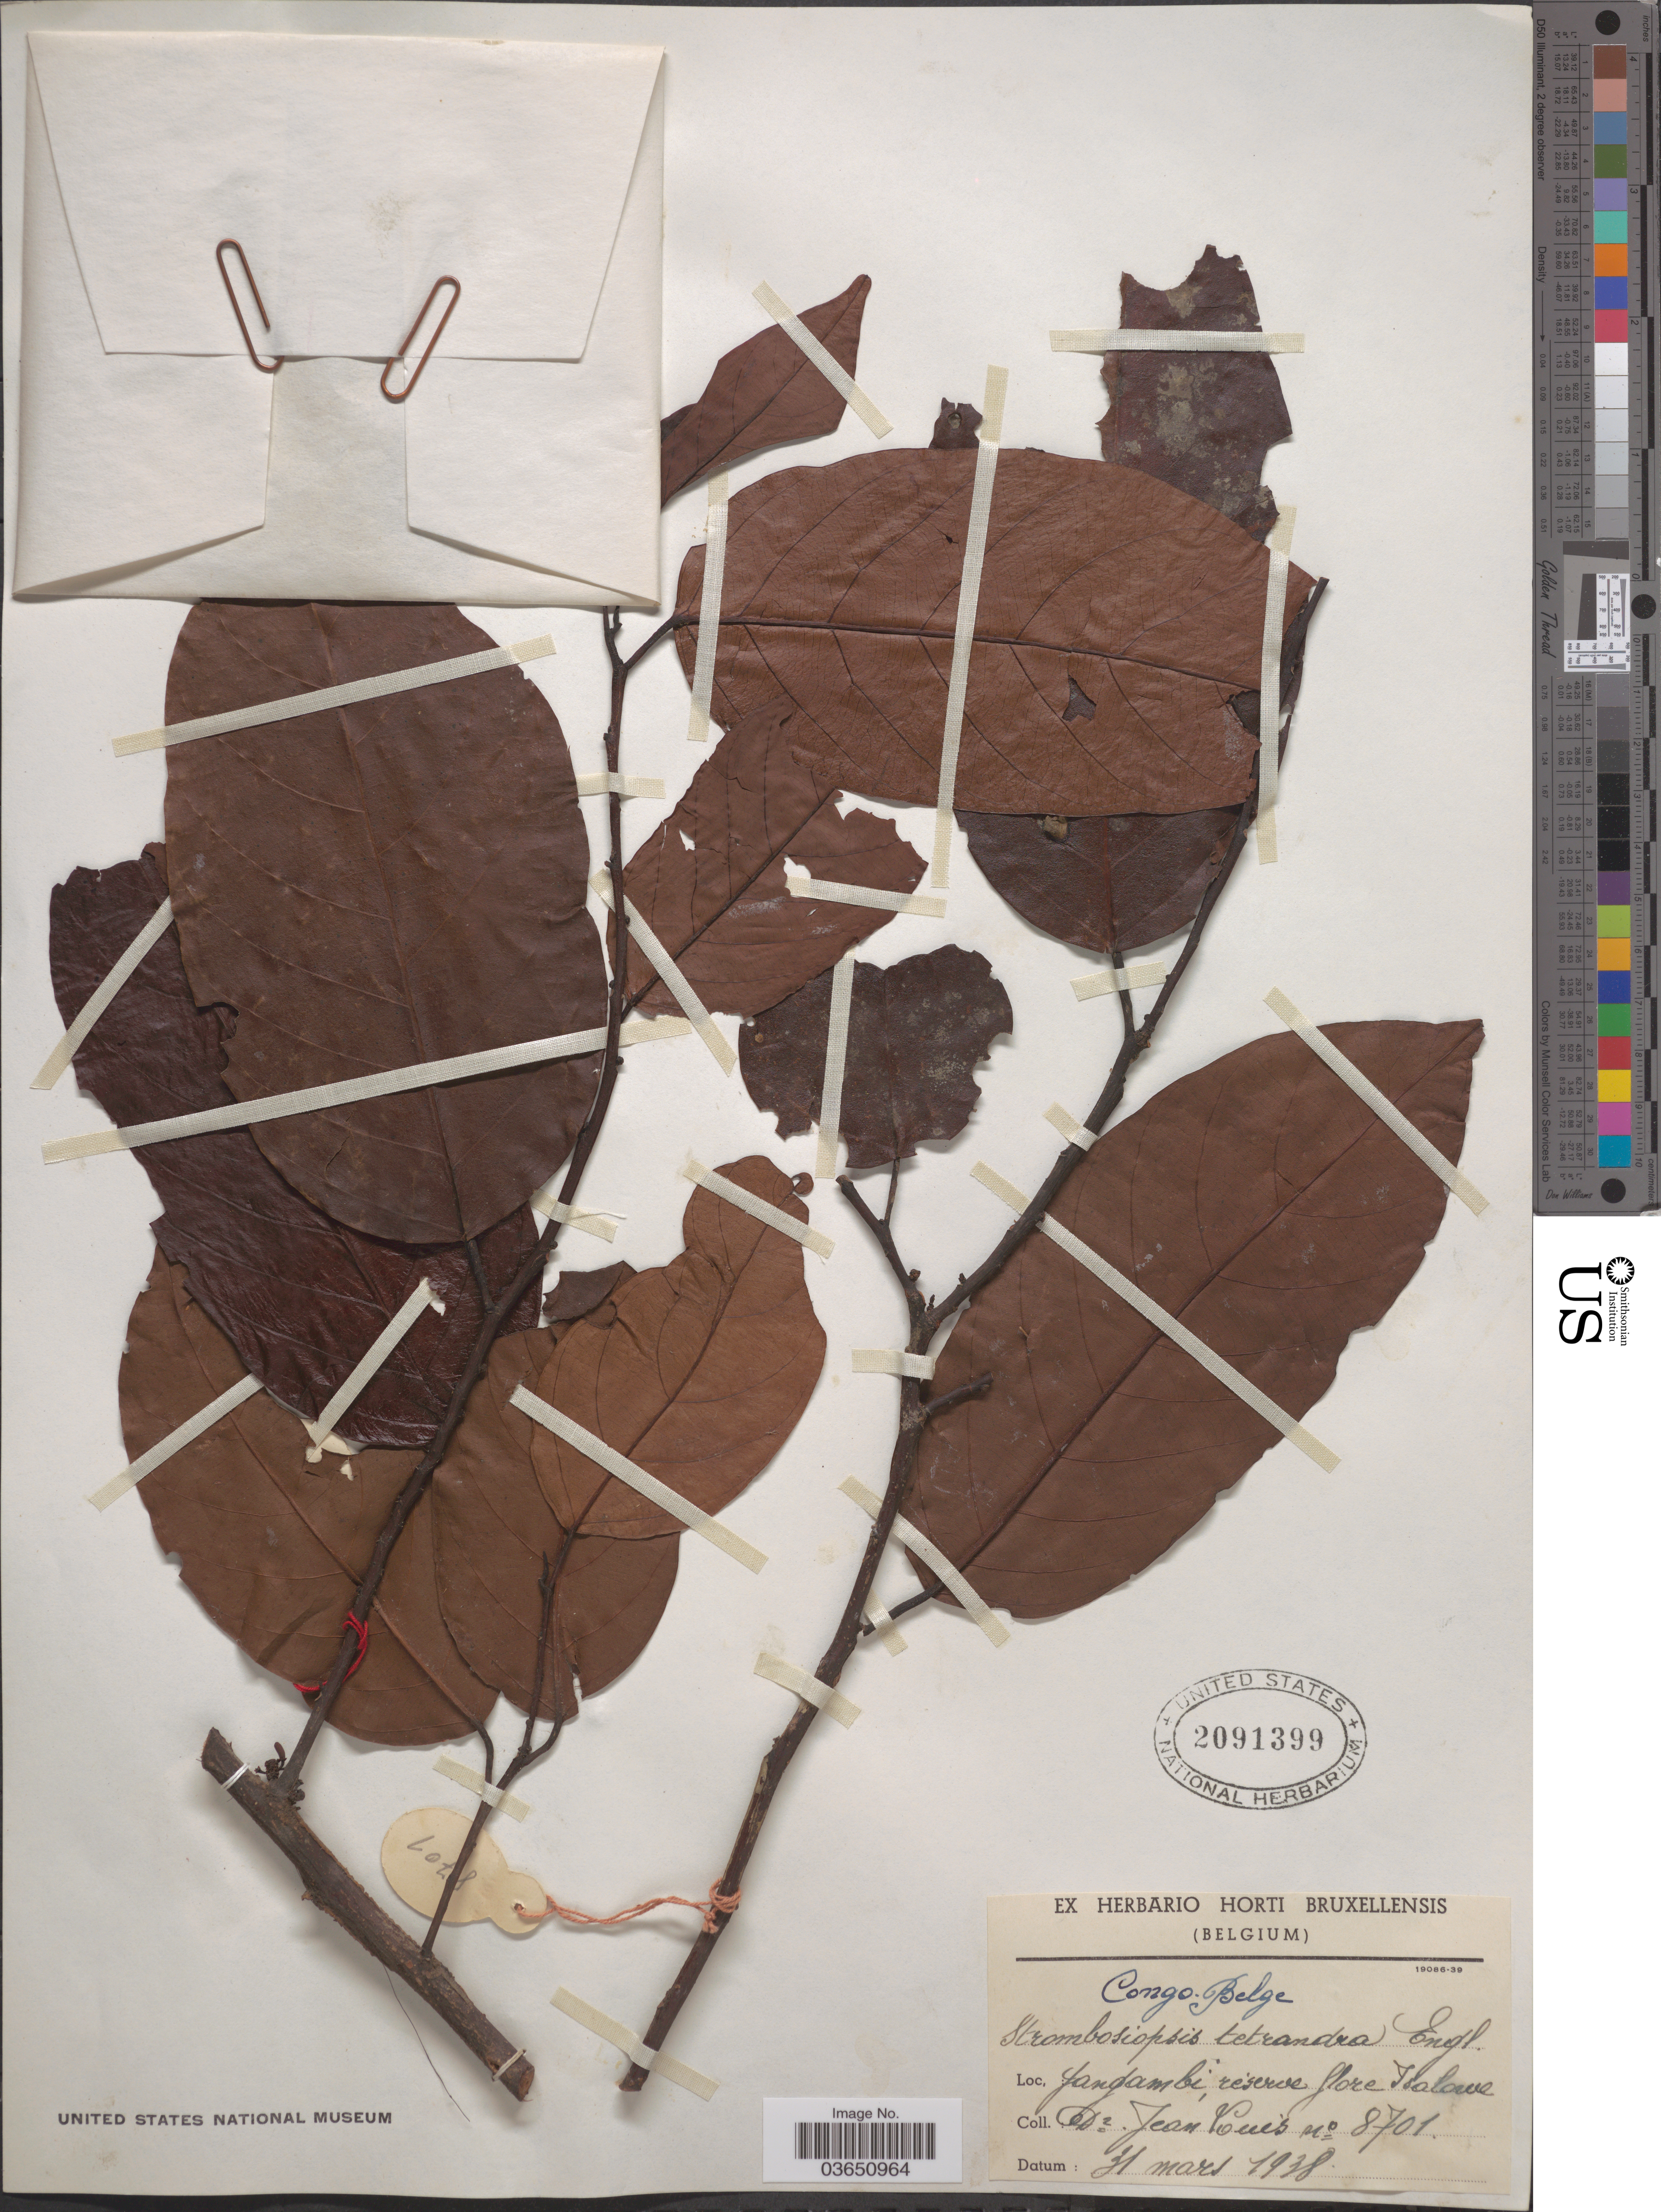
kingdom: Plantae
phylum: Tracheophyta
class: Magnoliopsida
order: Santalales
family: Strombosiaceae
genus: Strombosiopsis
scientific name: Strombosiopsis tetrandra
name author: Engl.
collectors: J. Louis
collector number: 8701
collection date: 1938-03-31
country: Congo, Democratic Republic of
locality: Congo-Belge. Yangambi.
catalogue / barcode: US 2091399